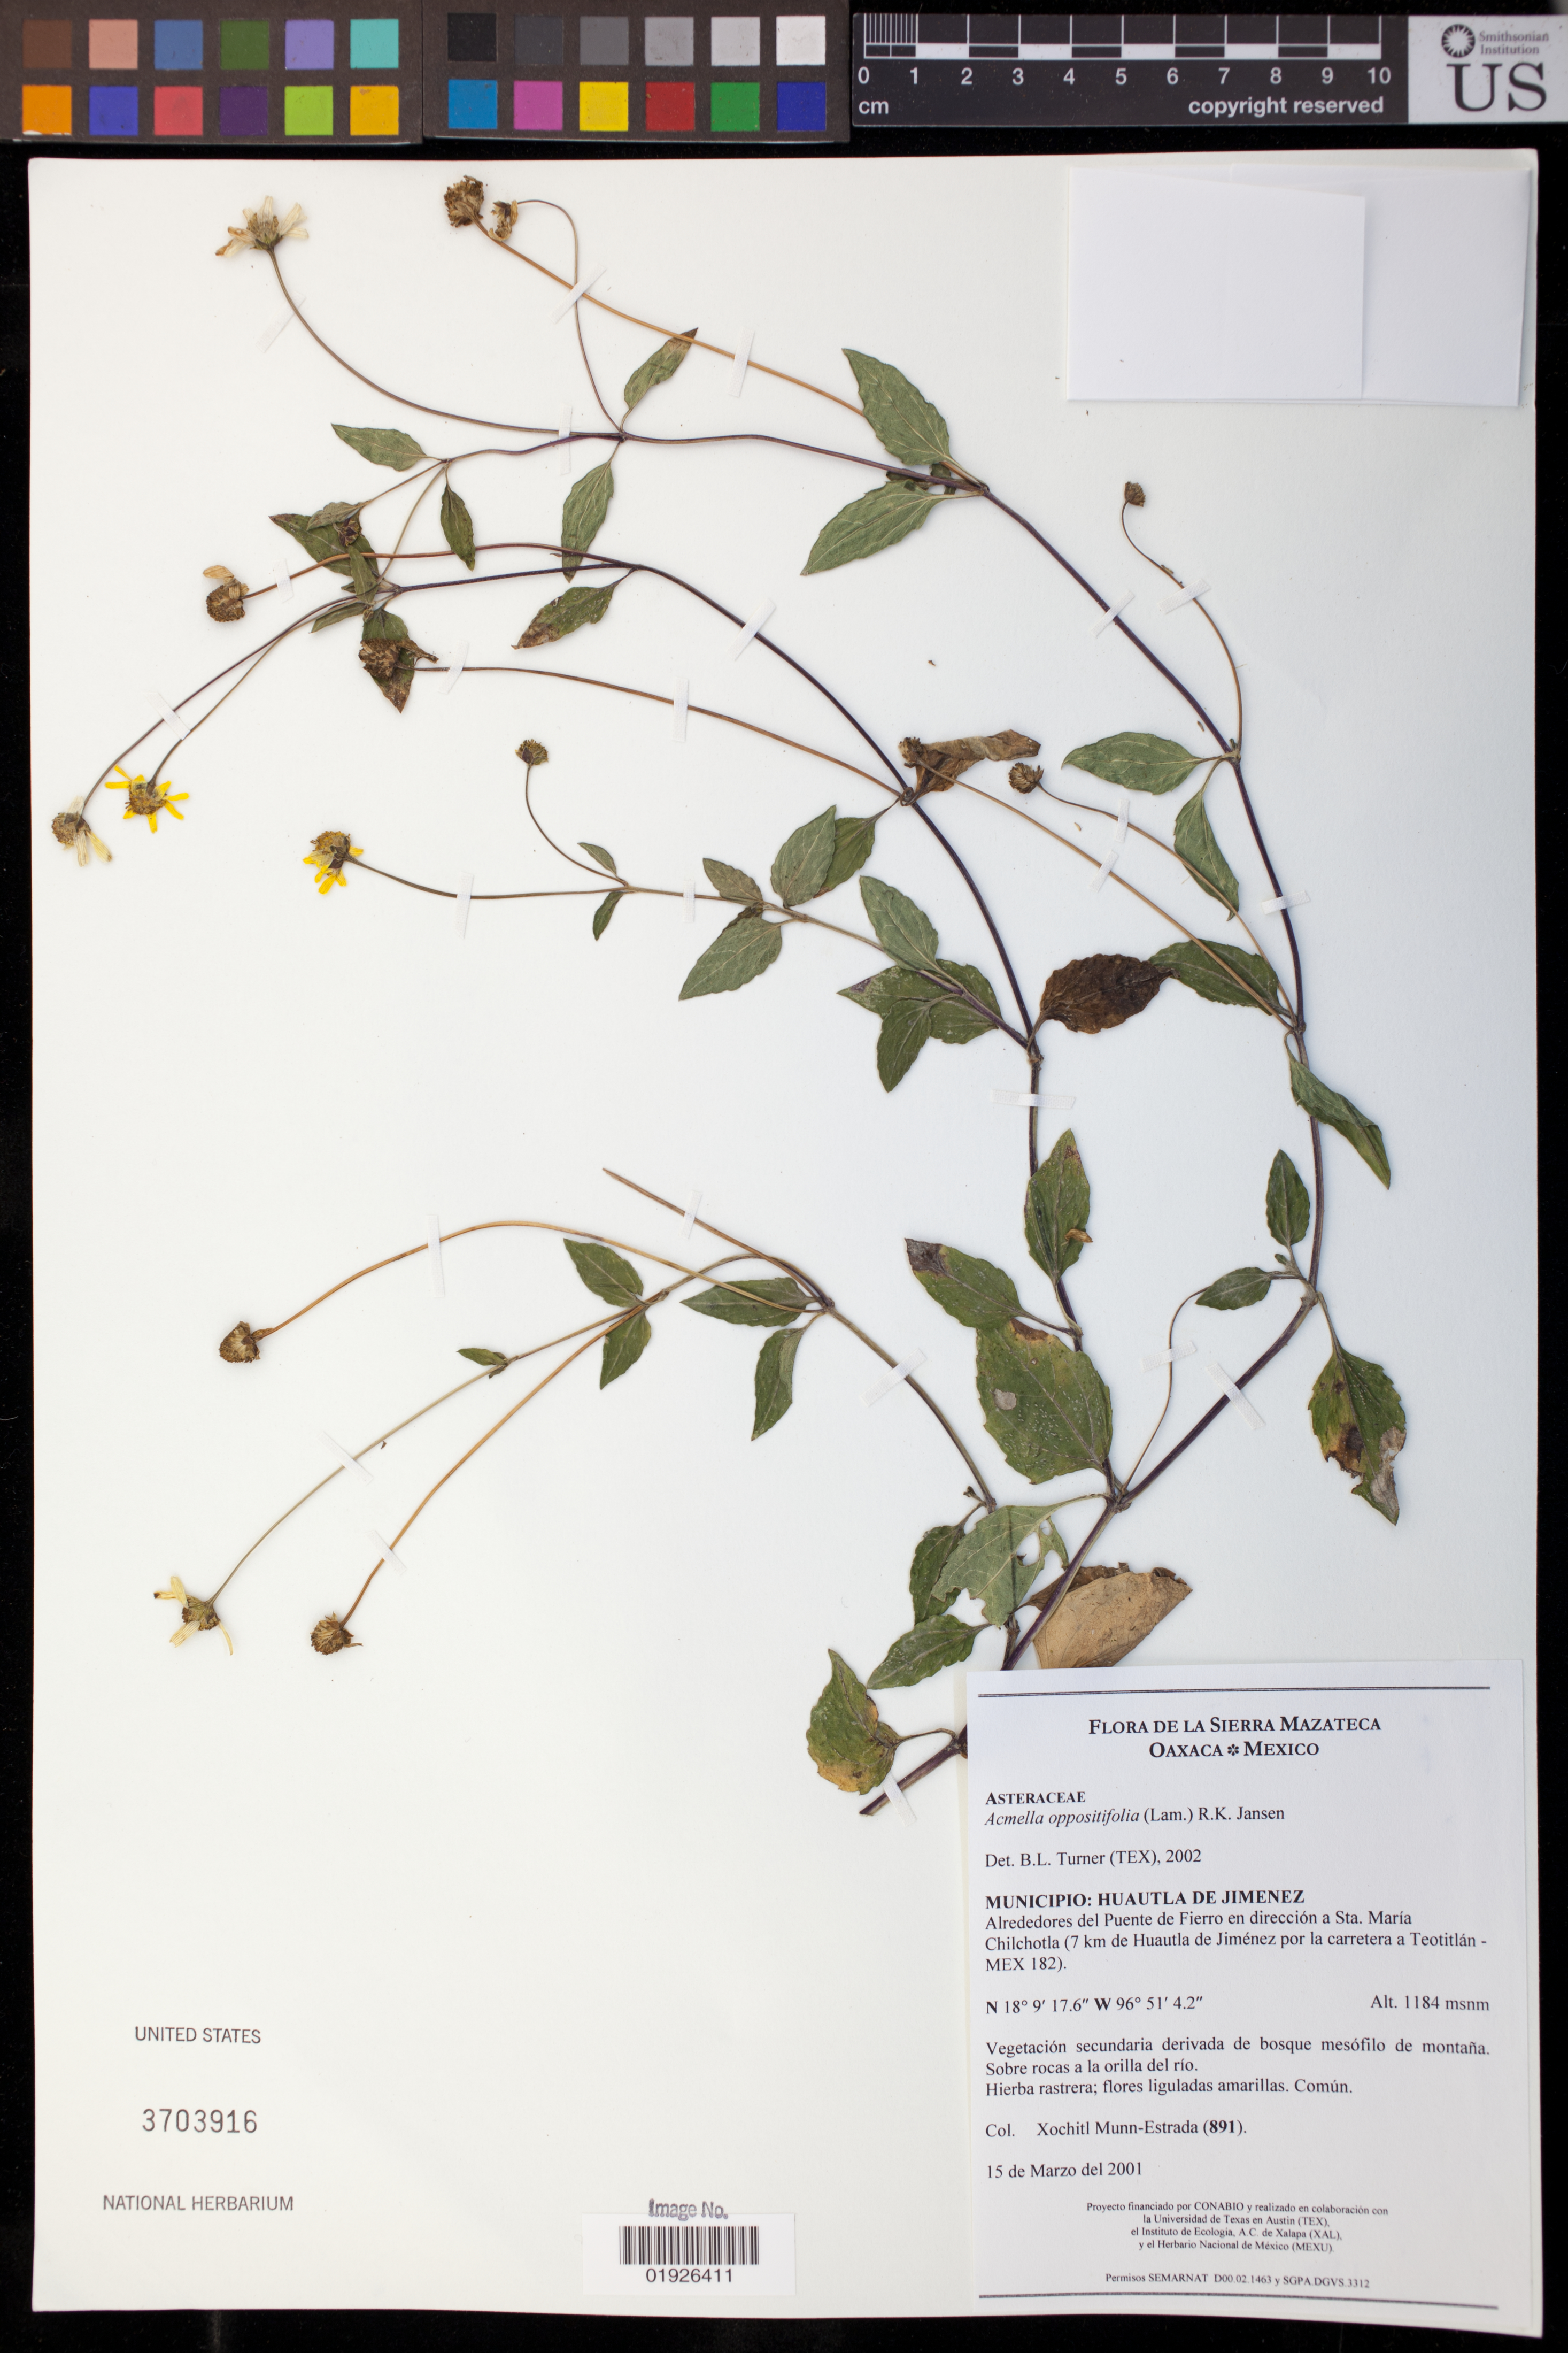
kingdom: Plantae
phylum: Tracheophyta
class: Magnoliopsida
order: Asterales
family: Asteraceae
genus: Acmella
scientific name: Acmella oppositifolia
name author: (Lam.) R.K. Jansen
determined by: Turner, B. L.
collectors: X. Munn-Estrada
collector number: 891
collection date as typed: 15 de Marzo del 2001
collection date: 2001-03-15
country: Mexico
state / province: Oaxaca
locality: Huautla de Jimenez, Alrededores del Puente de Fierro en direccion a Sta. Maria Chilchotla (7 km de Huautla de Jimenez por la carretera a Teotitlan - MEX 182)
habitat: Vegetacion secundaria derivada de bosque mesofilo de montana. Sobre rocas a la orilla del rio.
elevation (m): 1184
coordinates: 18 9 17.6 N, 96 51 4.2 W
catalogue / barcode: US 3703916